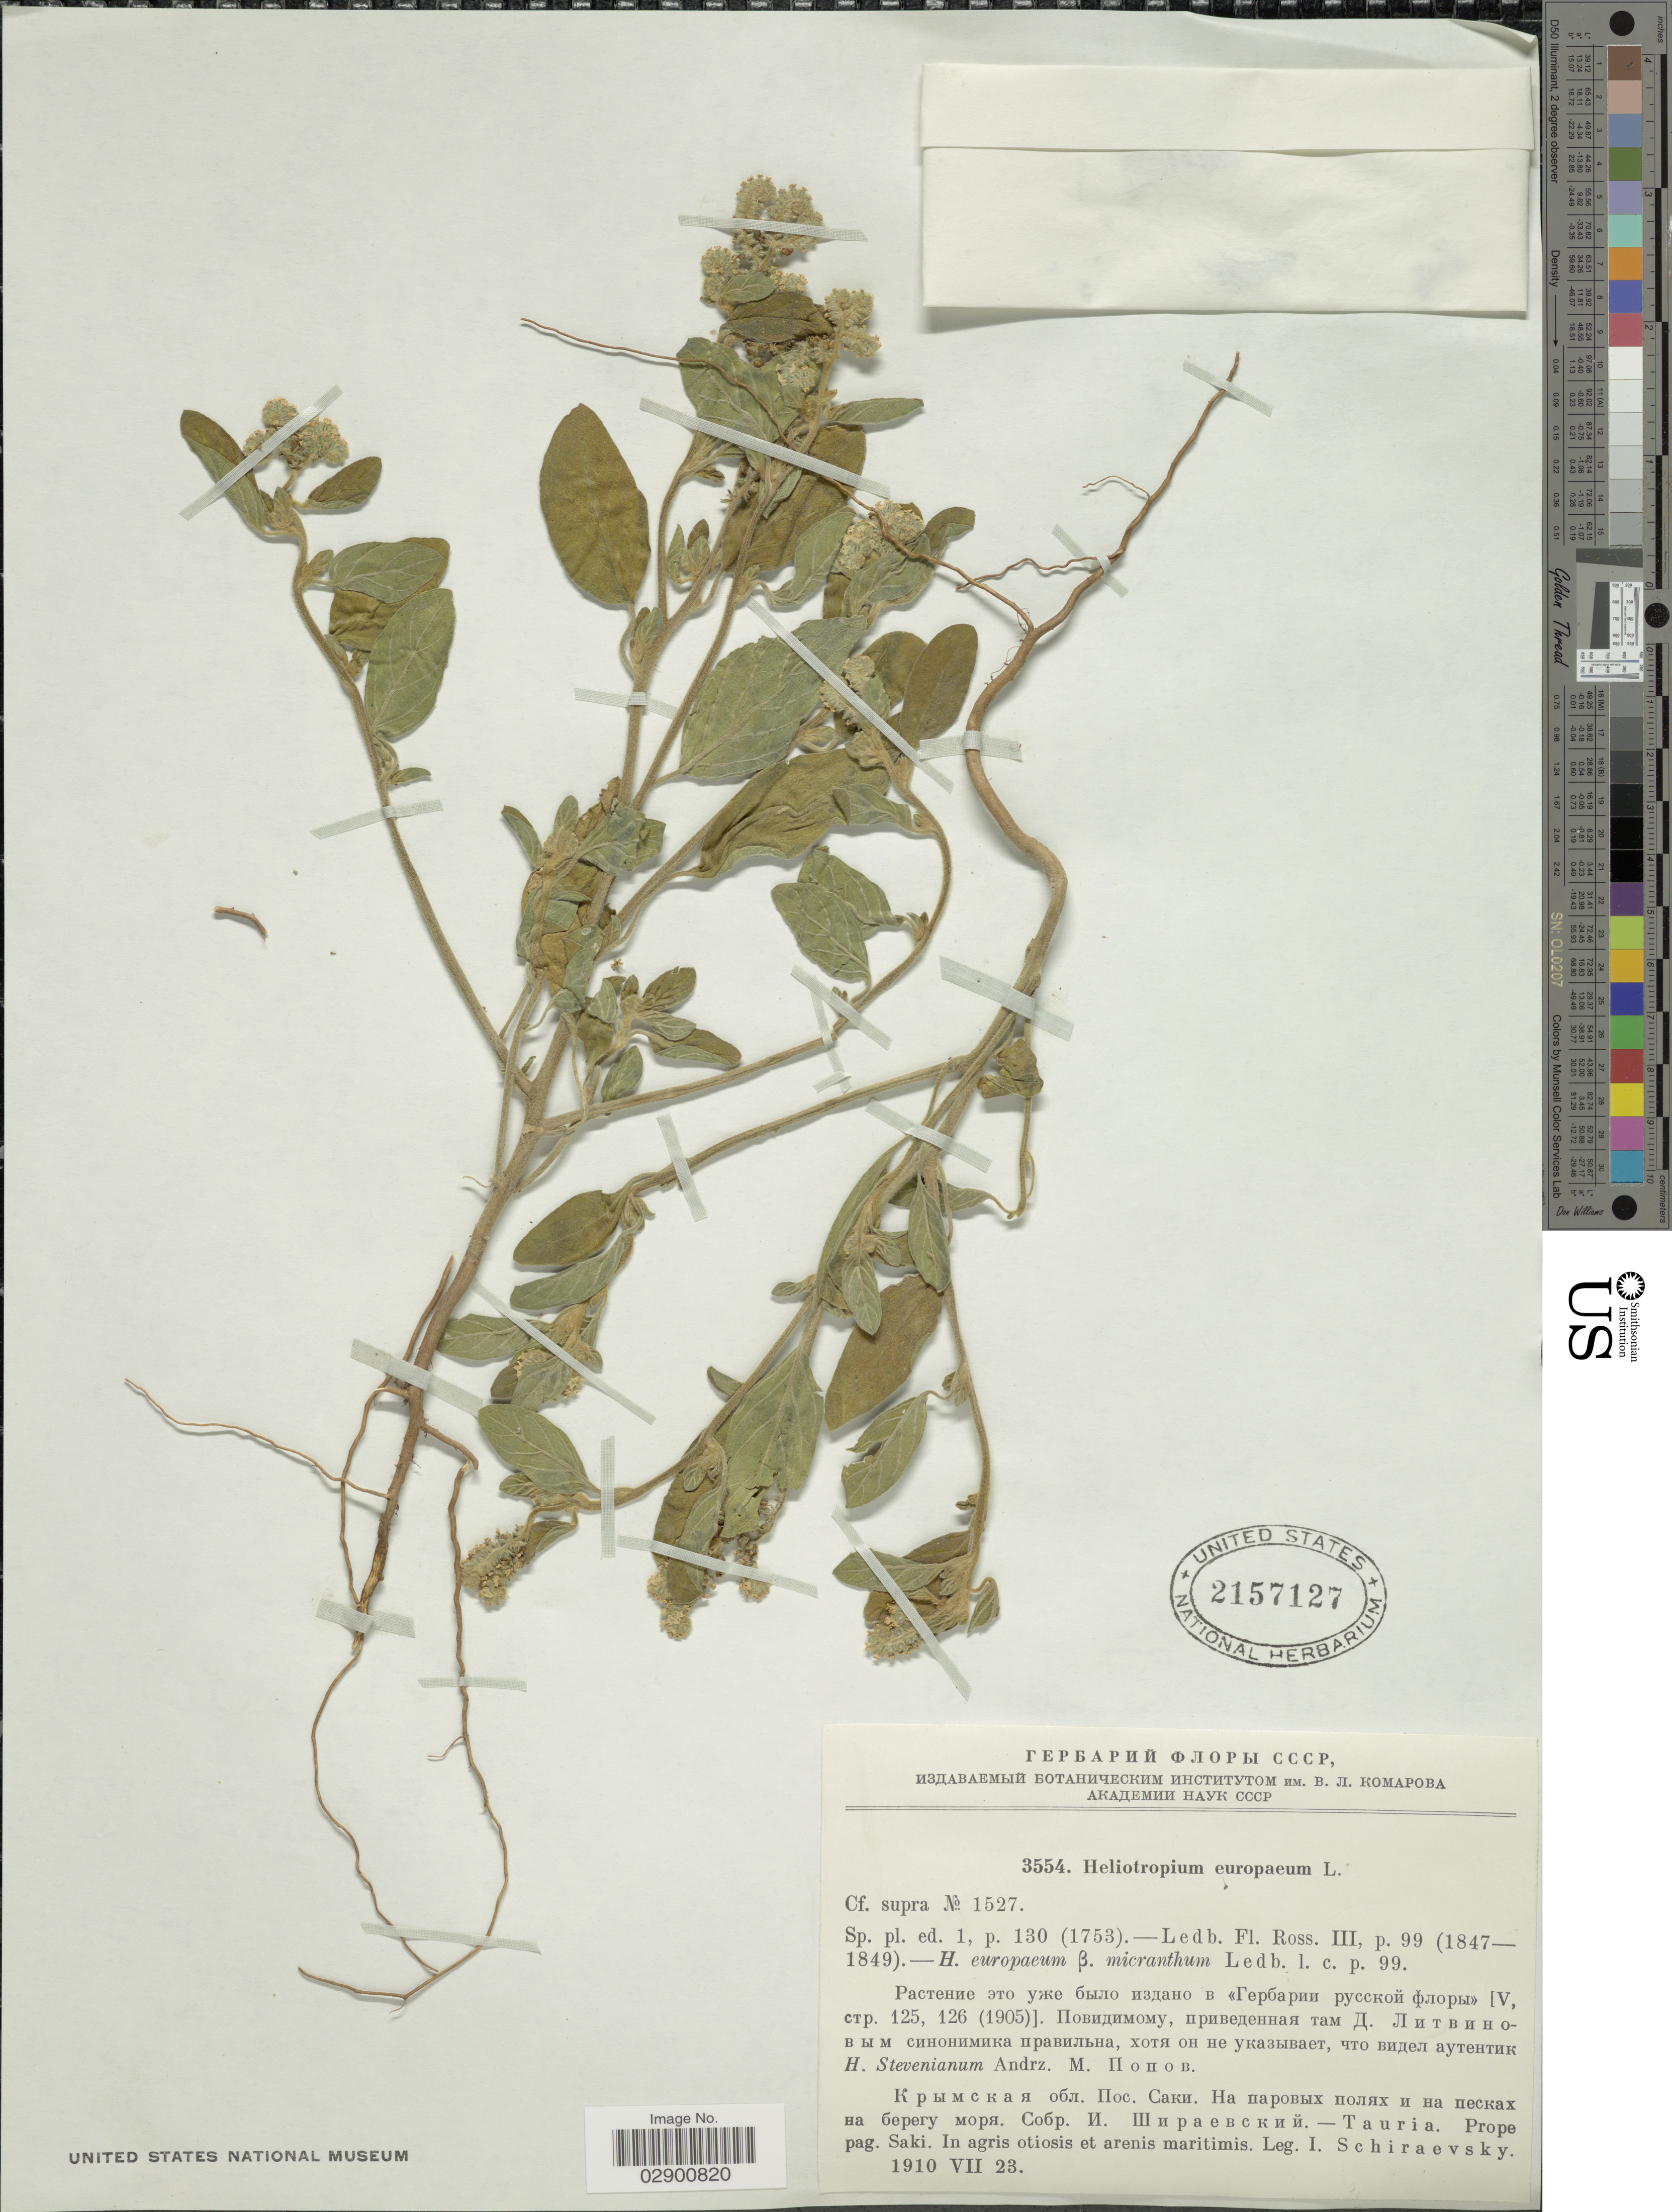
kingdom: Plantae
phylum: Tracheophyta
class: Magnoliopsida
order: Boraginales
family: Heliotropiaceae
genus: Heliotropium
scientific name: Heliotropium europaeum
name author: L.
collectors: I. Schiraevsky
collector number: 3554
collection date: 1910-07-23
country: Azerbaijan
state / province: Saki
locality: Tauria. Prope pag. Saki. In agris otiosis et arenis maritimis.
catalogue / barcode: US 2157127